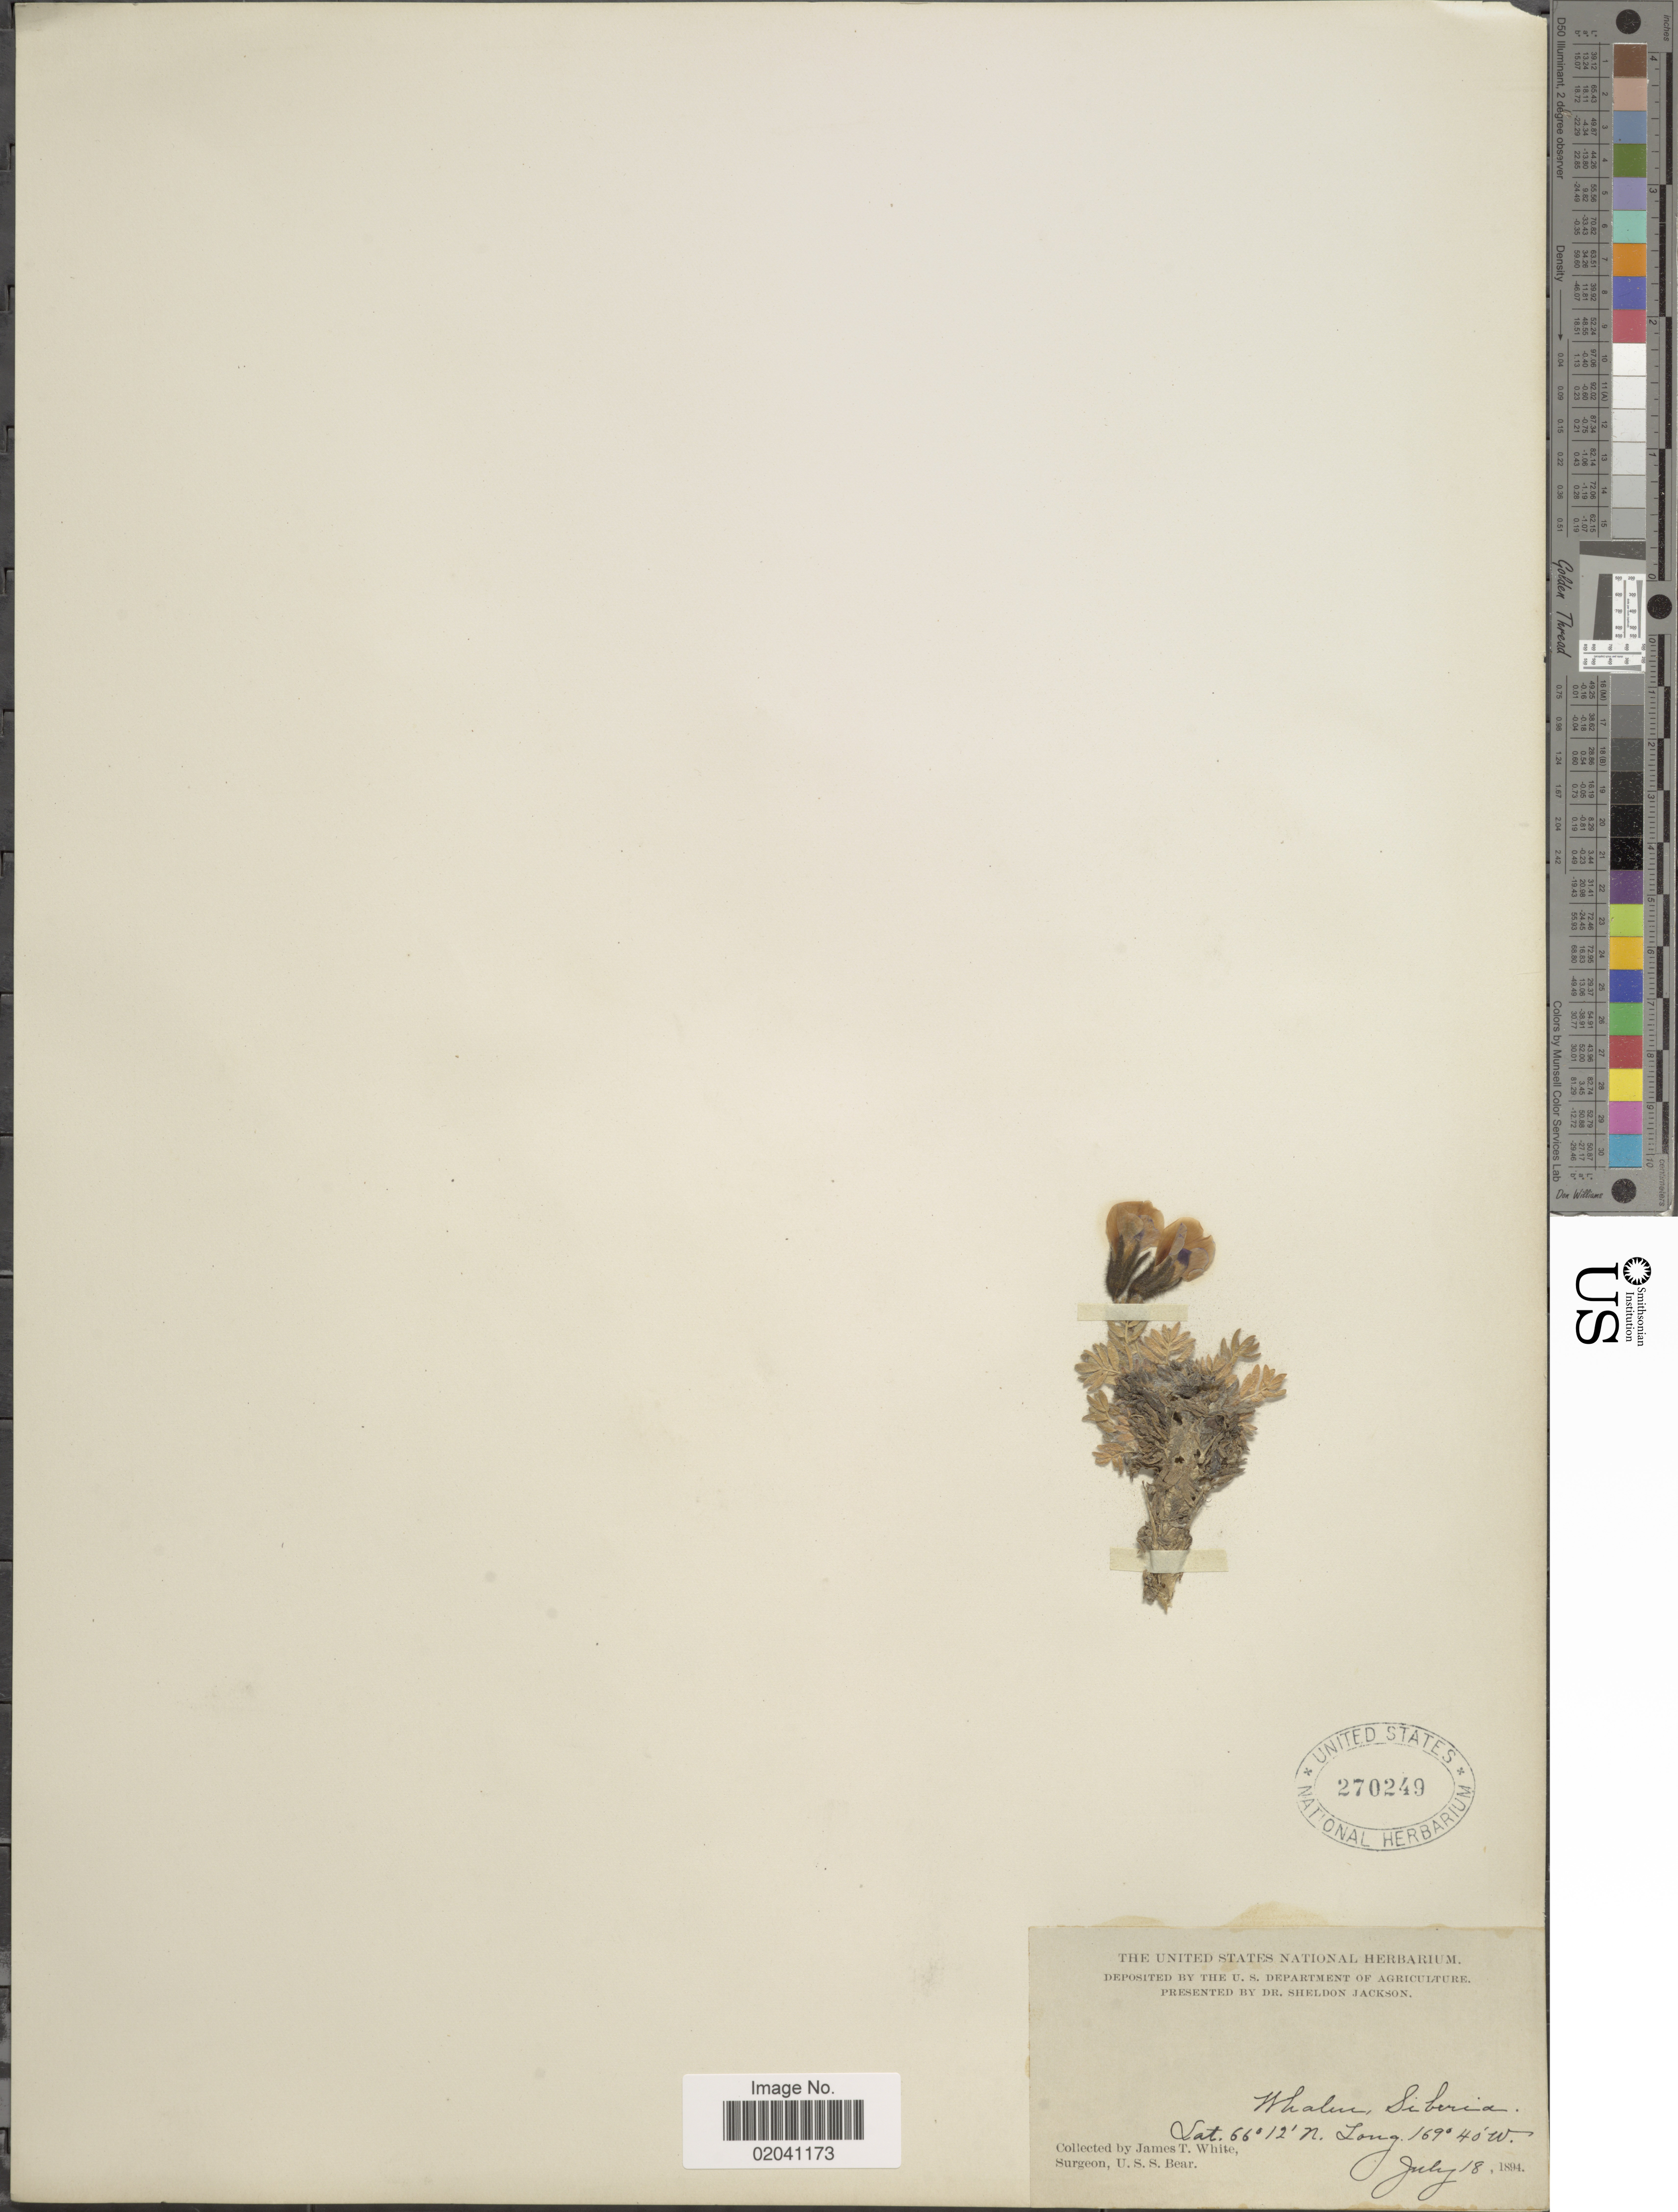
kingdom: Plantae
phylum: Tracheophyta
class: Magnoliopsida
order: Fabales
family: Fabaceae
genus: Oxytropis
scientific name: Oxytropis sp.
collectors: J. T. White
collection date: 1894-07-18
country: Russian Federation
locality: Whalu, Siberia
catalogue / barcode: US 270249